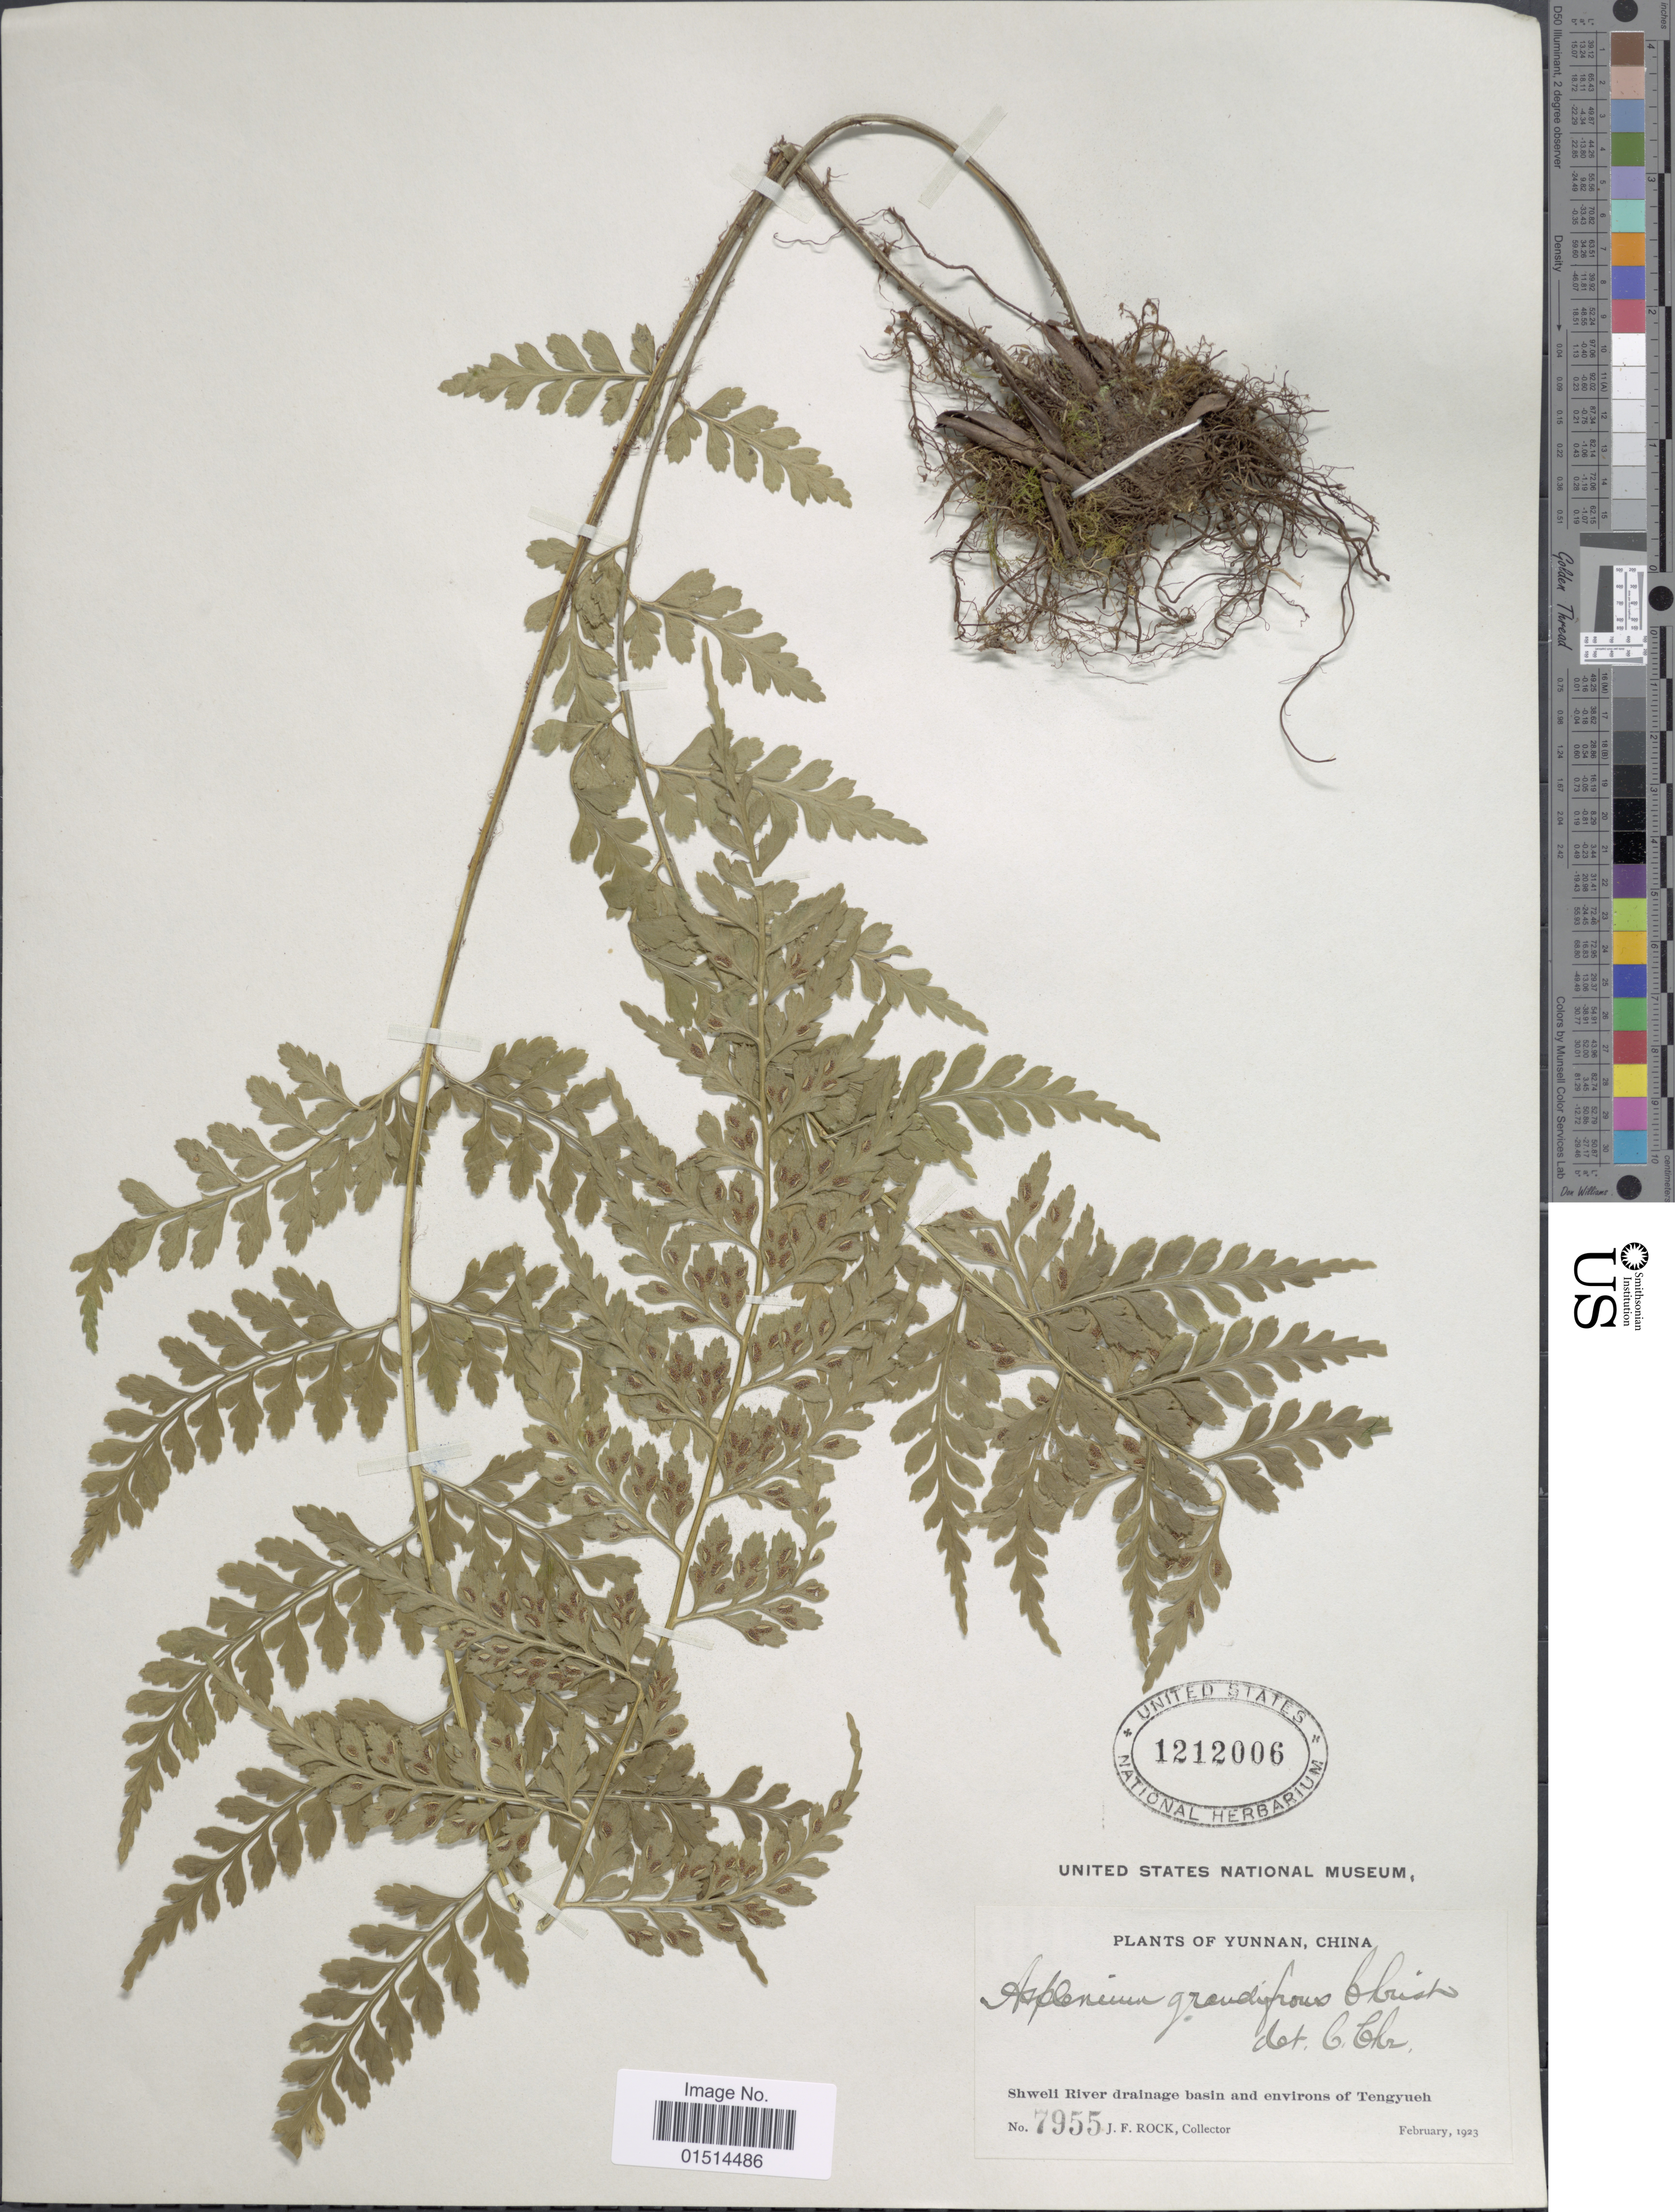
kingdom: Plantae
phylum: Tracheophyta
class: Polypodiopsida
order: Polypodiales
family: Aspleniaceae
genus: Asplenium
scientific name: Asplenium bullatum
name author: Wall. ex Mett.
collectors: J. Rock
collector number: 7955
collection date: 1923-02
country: China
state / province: Yunnan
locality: Yunnan, Shweli River drainage basin and environs of Tengyueh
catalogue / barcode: US 1212006